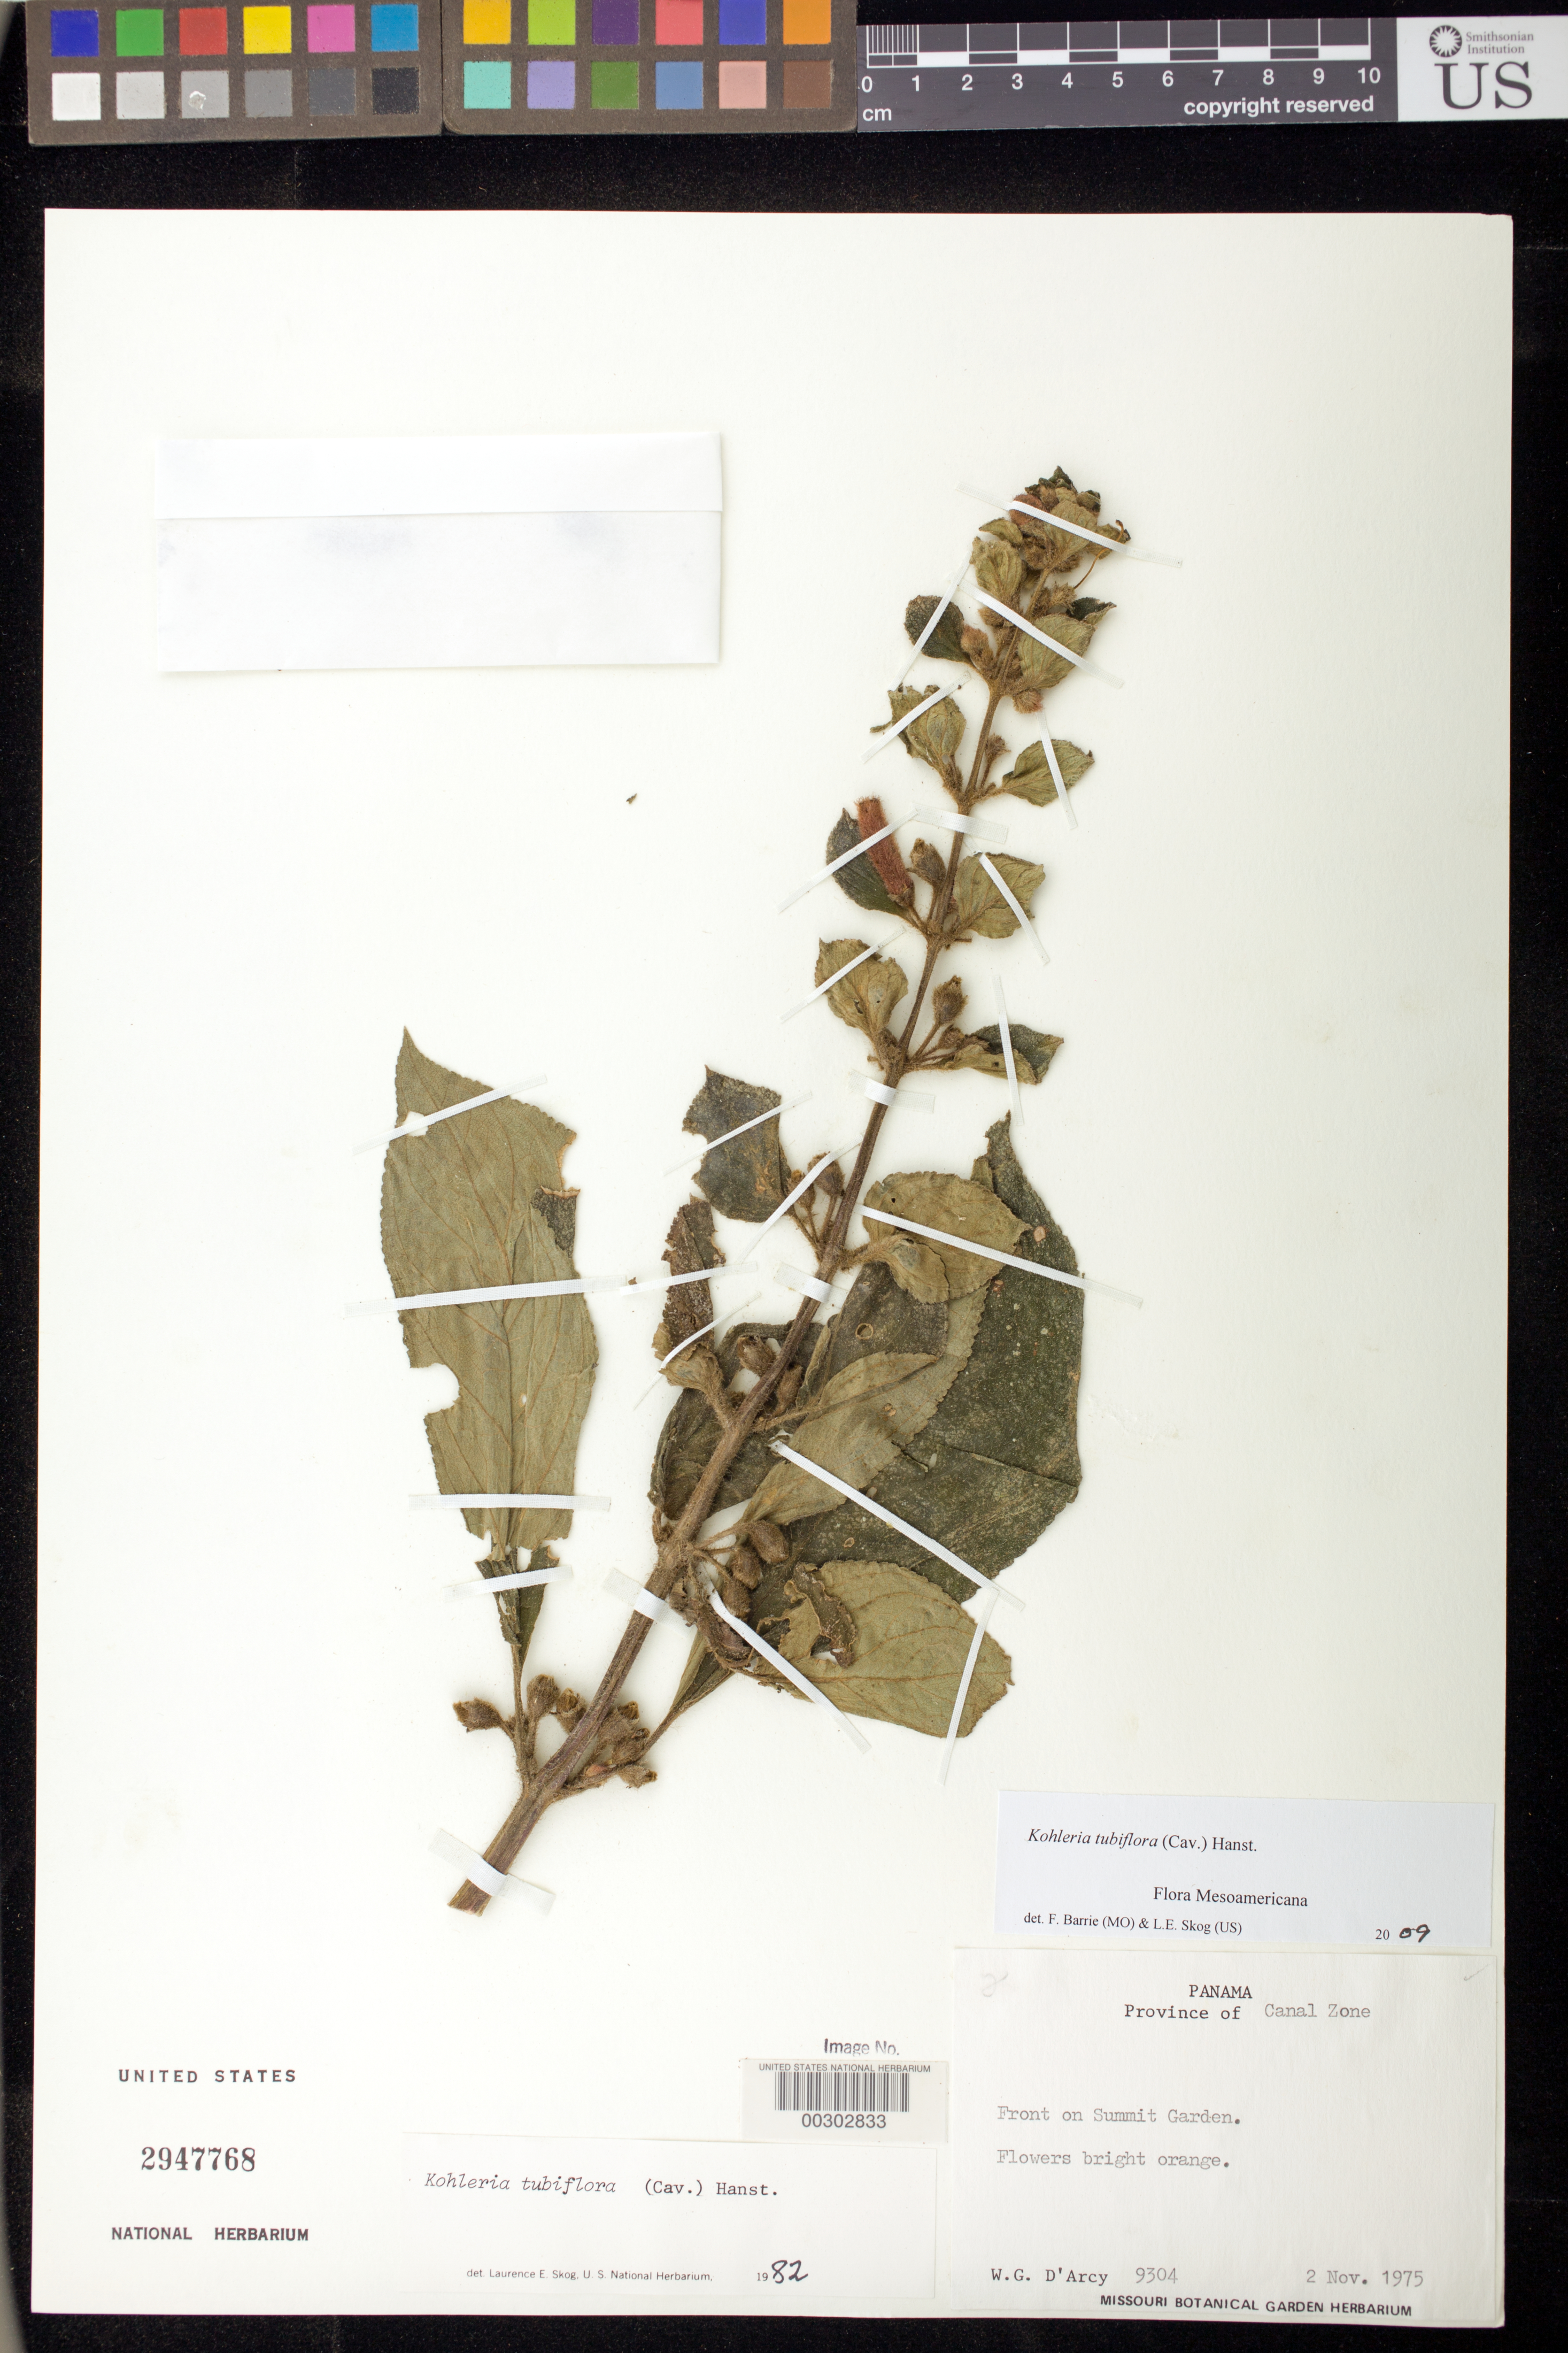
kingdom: Plantae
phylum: Tracheophyta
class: Magnoliopsida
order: Lamiales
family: Gesneriaceae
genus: Kohleria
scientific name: Kohleria tubiflora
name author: (Cav.) Hanst.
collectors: W. G. D'Arcy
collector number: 9304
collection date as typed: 02 Nov 1975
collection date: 1975-11-02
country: Panama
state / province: Panamá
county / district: Canal Zone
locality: Front on Summit Gardens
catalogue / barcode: US 2947768